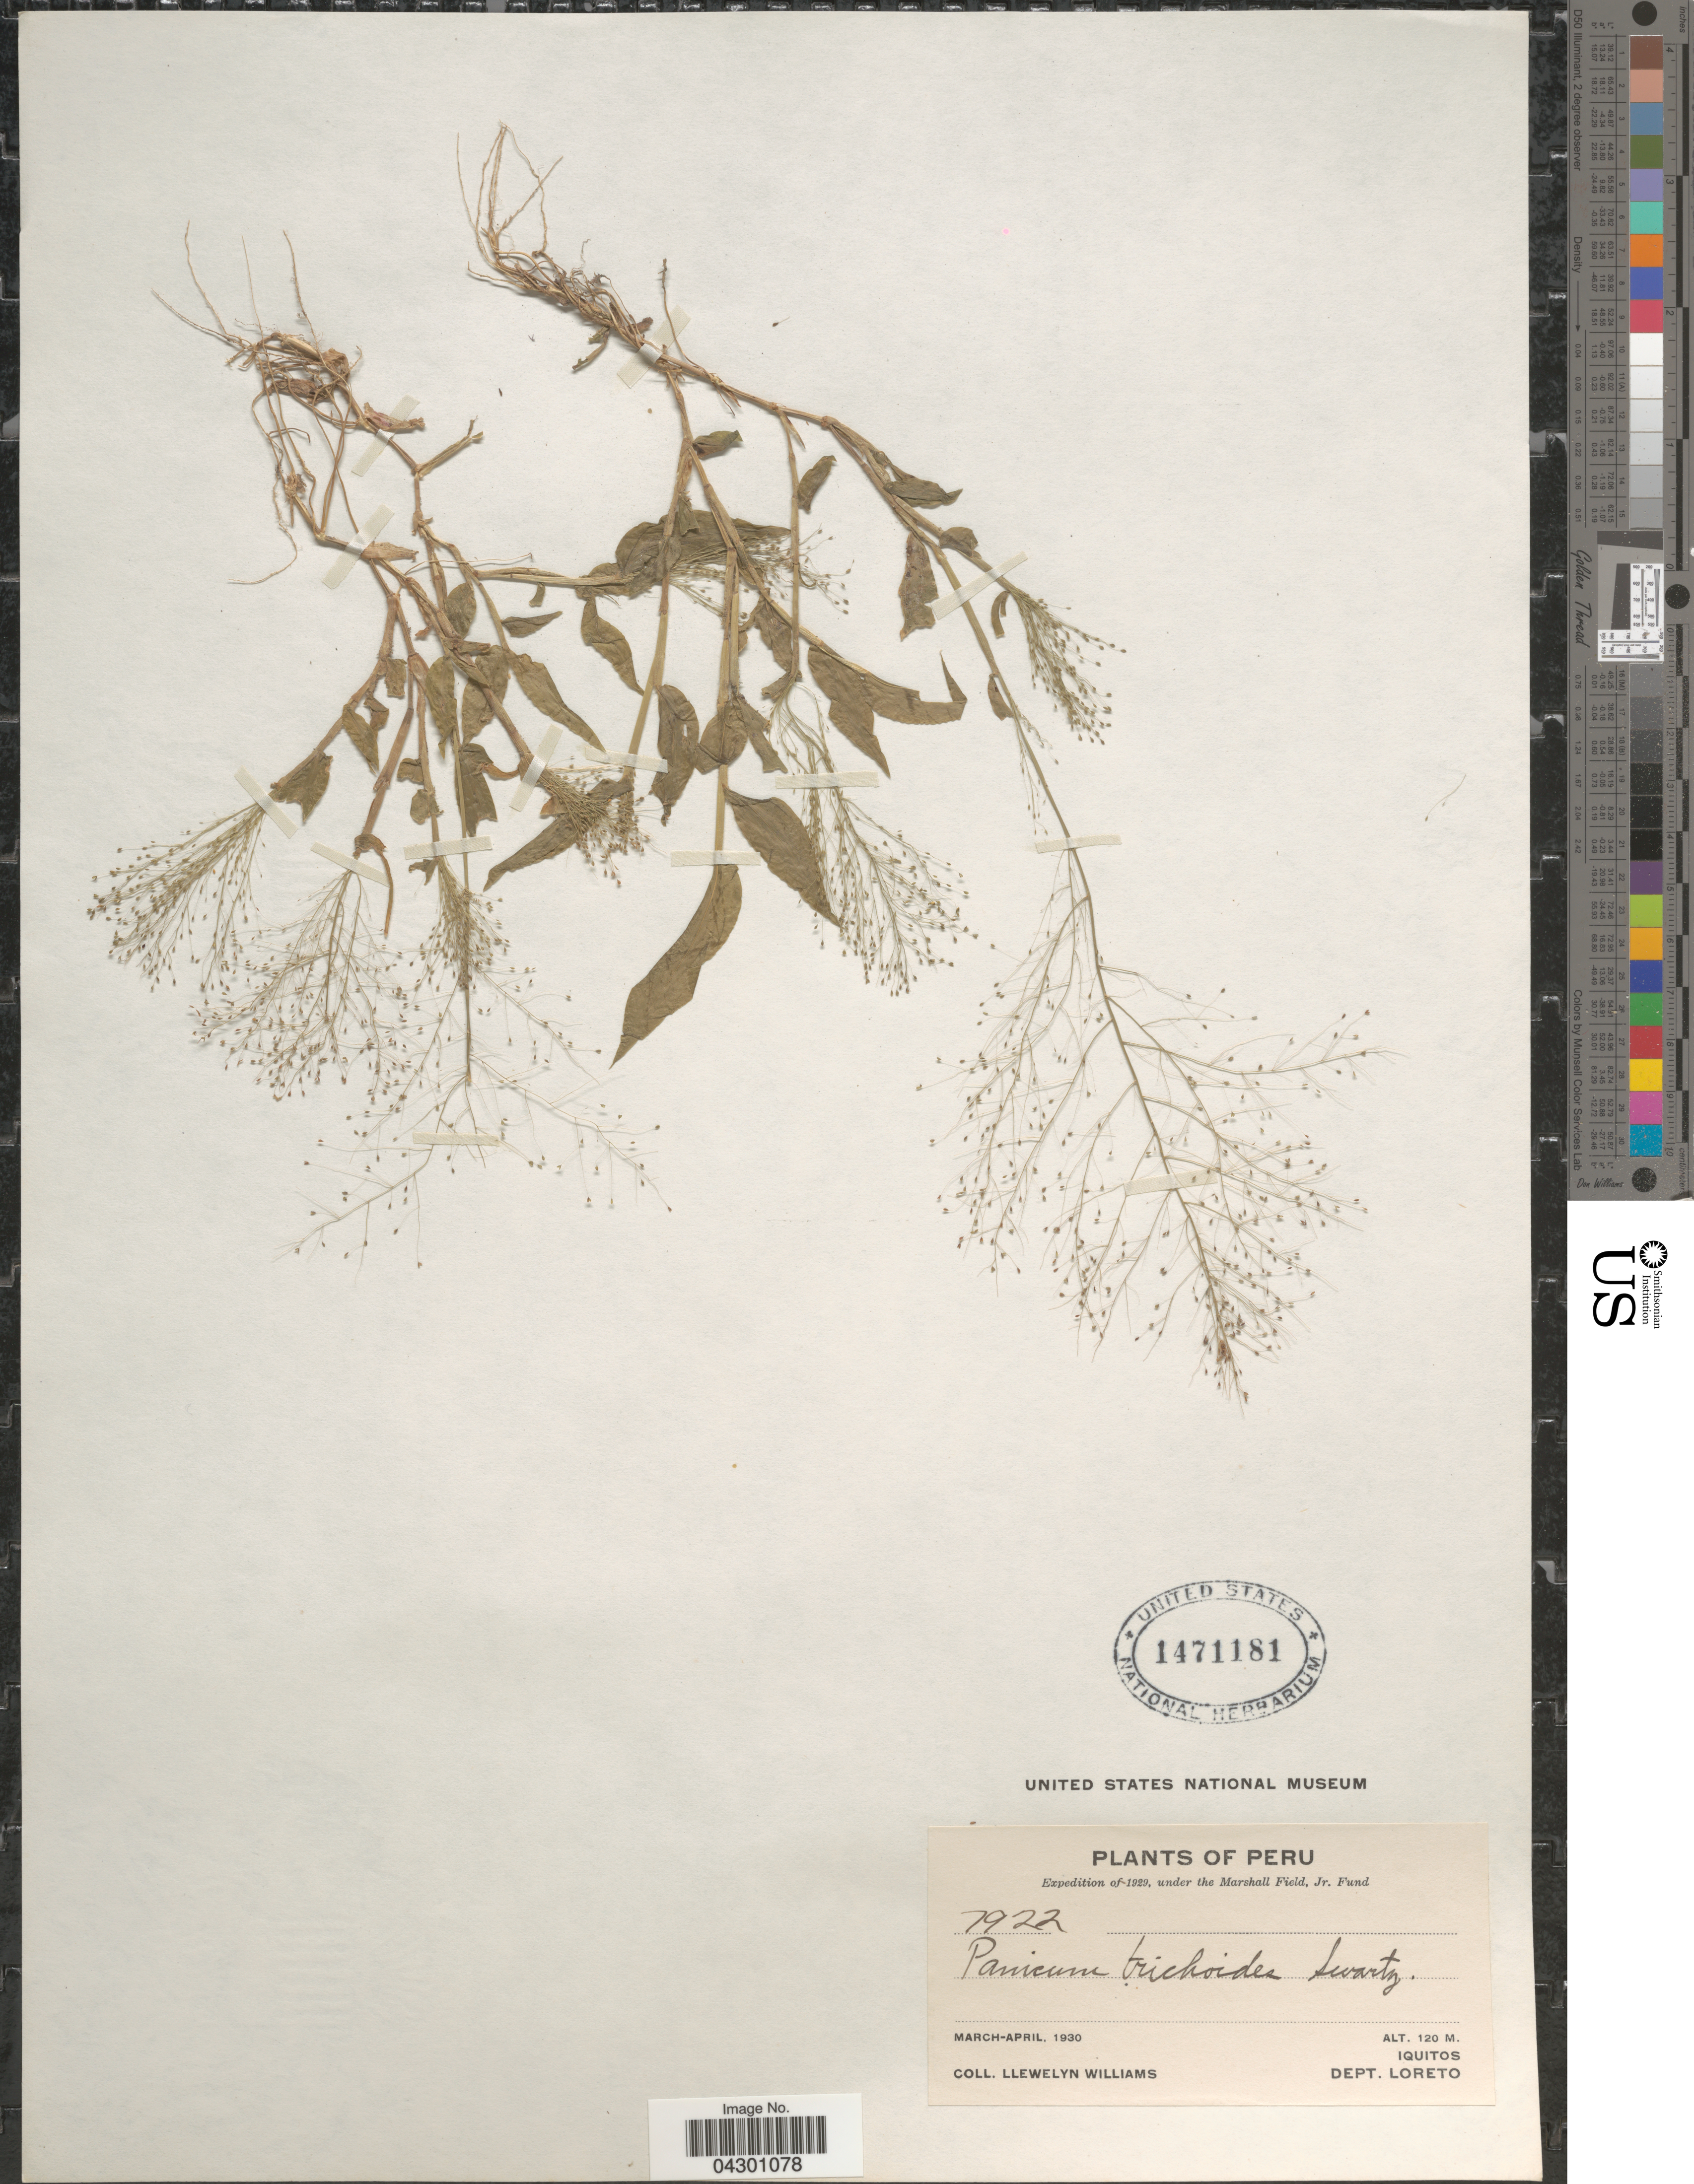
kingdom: Plantae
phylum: Tracheophyta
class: Liliopsida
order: Poales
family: Poaceae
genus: Panicum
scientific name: Panicum trichoides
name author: Sw.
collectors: Ll. Williams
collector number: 7922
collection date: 1930-03/1930-04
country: Peru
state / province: Loreto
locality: Expedition of 1929. Iquitos. Dept. Loreto.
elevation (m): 120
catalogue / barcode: US 1471181